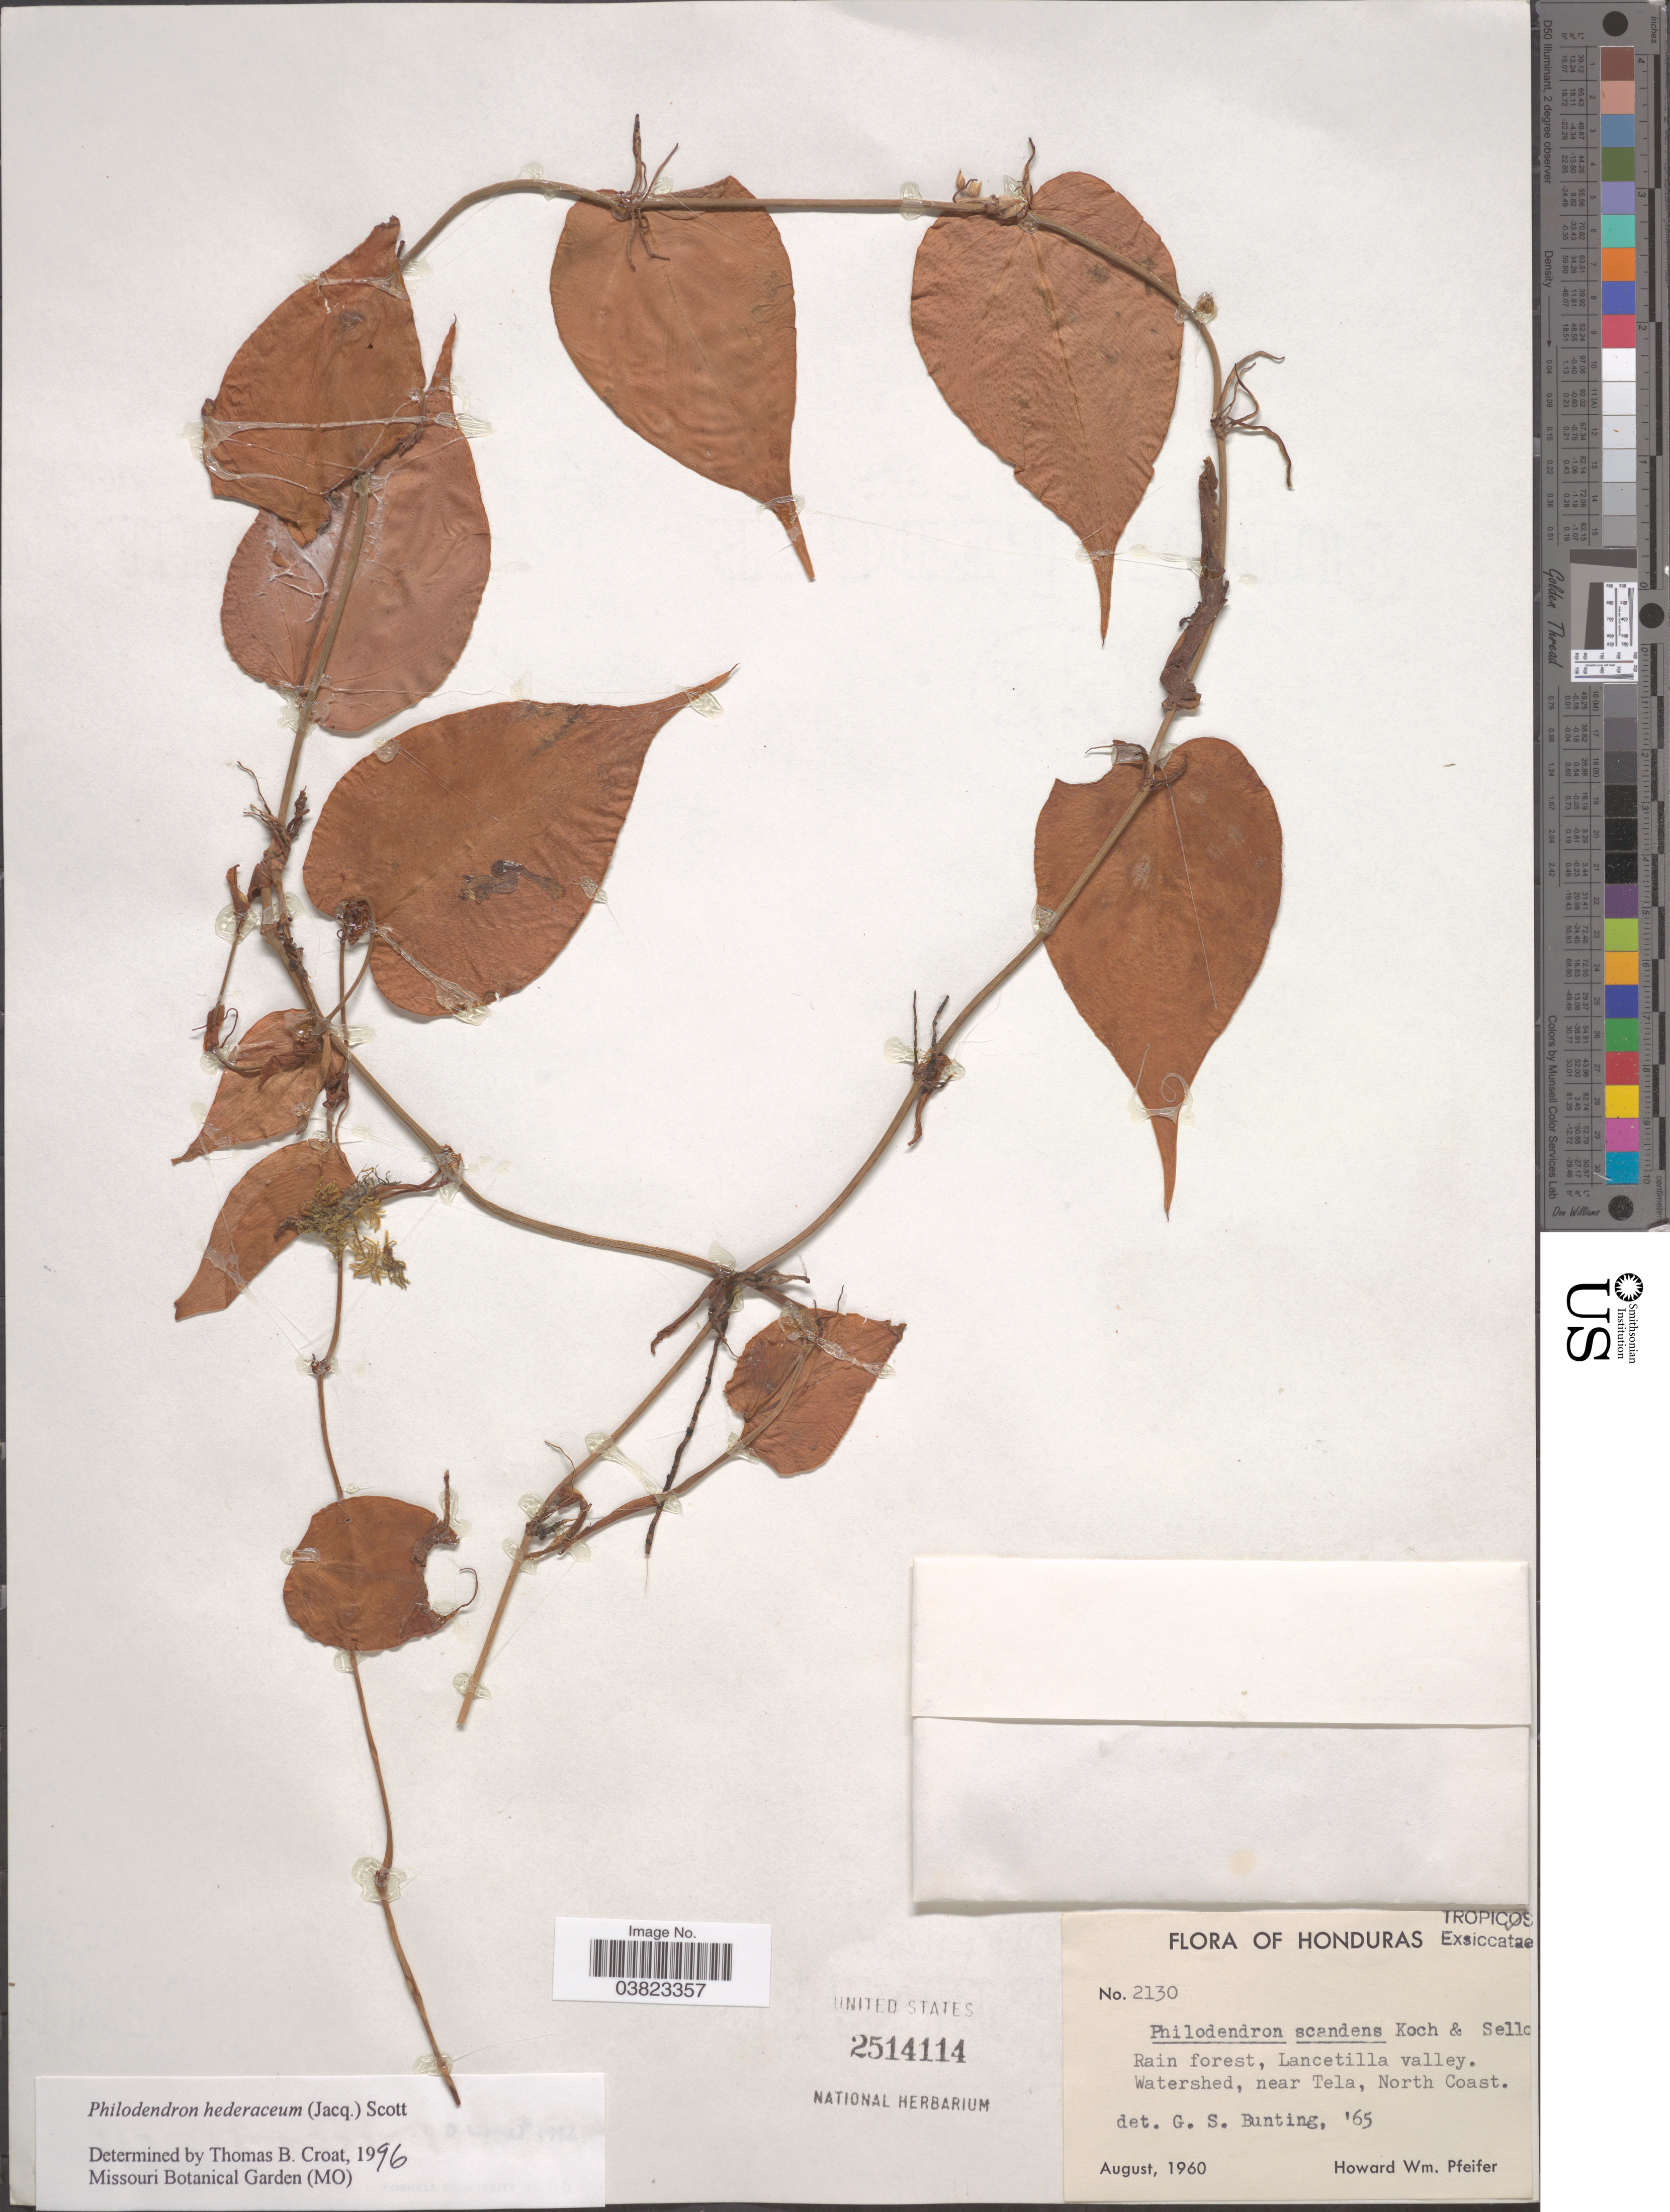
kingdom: Plantae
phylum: Tracheophyta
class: Liliopsida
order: Alismatales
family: Araceae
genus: Philodendron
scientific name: Philodendron hederaceum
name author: (Jacq.) Schott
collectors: H. W. Pfeifer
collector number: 2130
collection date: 1960-08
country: Honduras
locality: Rain forest, Lancetilla valley. Watershed, near Tela, North Coast.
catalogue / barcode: US 2514114